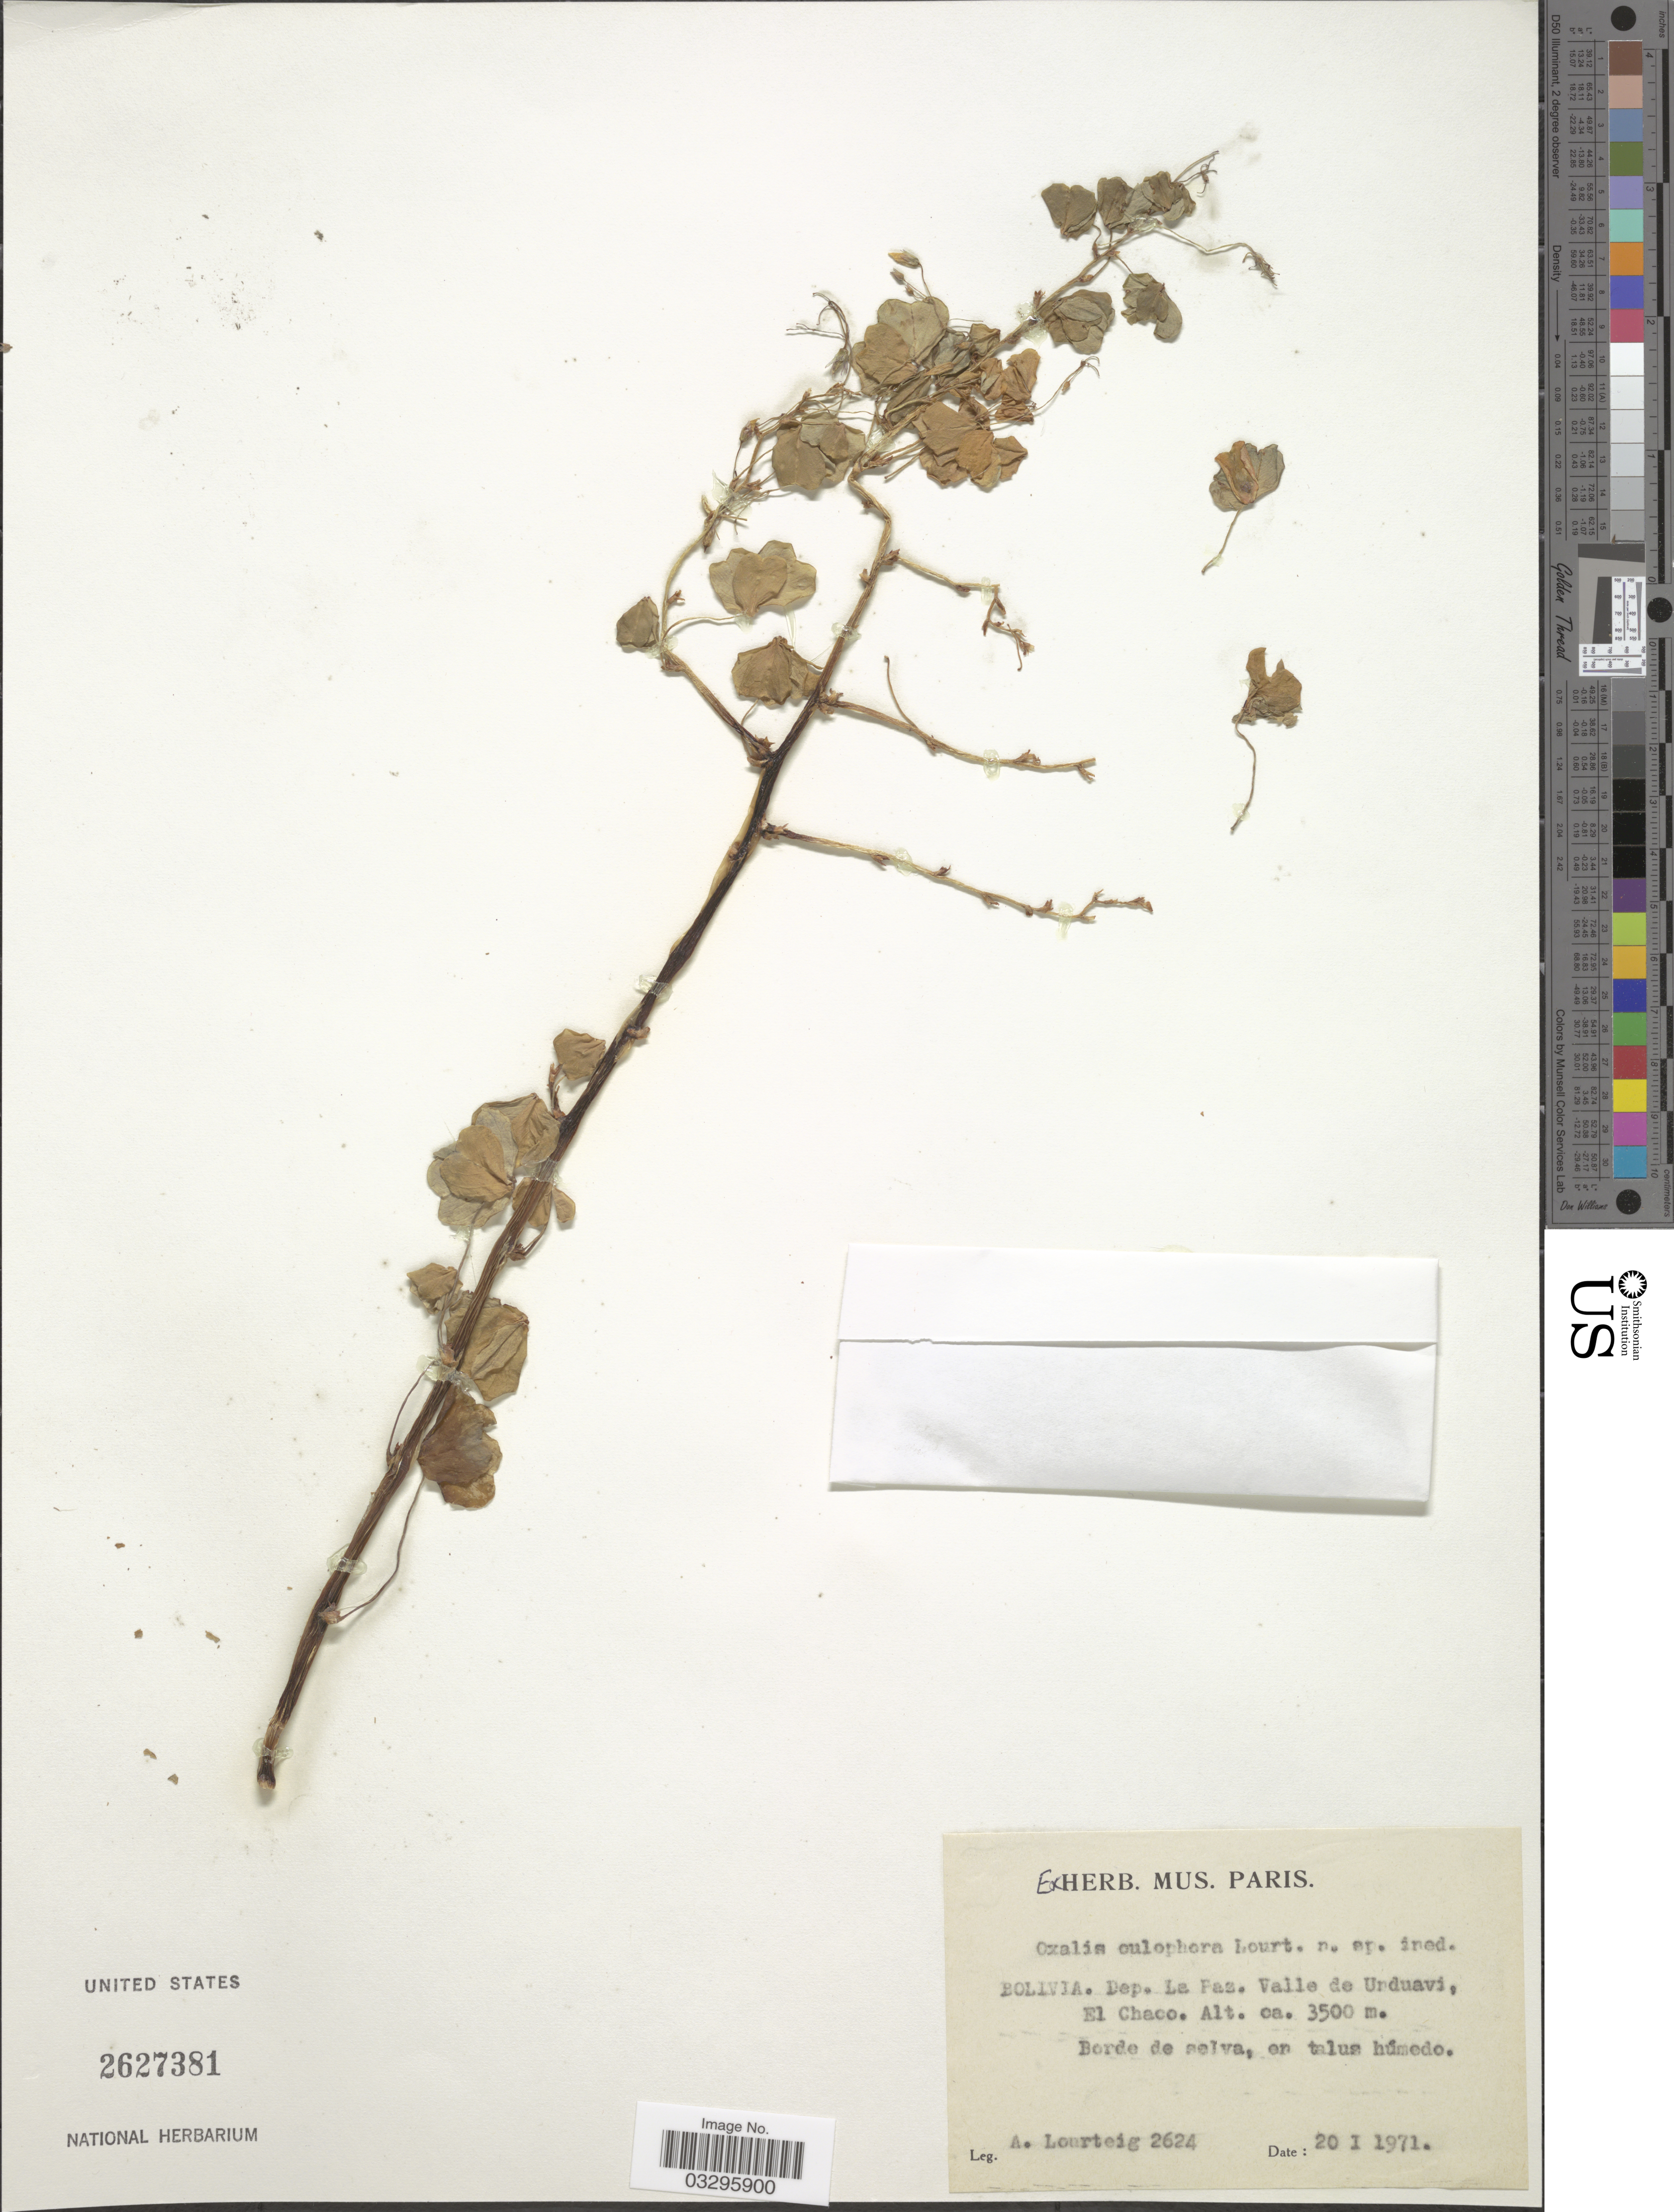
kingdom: Plantae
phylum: Tracheophyta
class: Magnoliopsida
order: Oxalidales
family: Oxalidaceae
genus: Oxalis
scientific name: Oxalis oulophora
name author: Lourteig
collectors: A. Lourteig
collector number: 2624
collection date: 1971-01-20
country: Bolivia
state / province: La Paz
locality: Dep. La Paz. Valle de Unduavi, El Chaco. Borde de selva.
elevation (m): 3500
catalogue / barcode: US 2627381